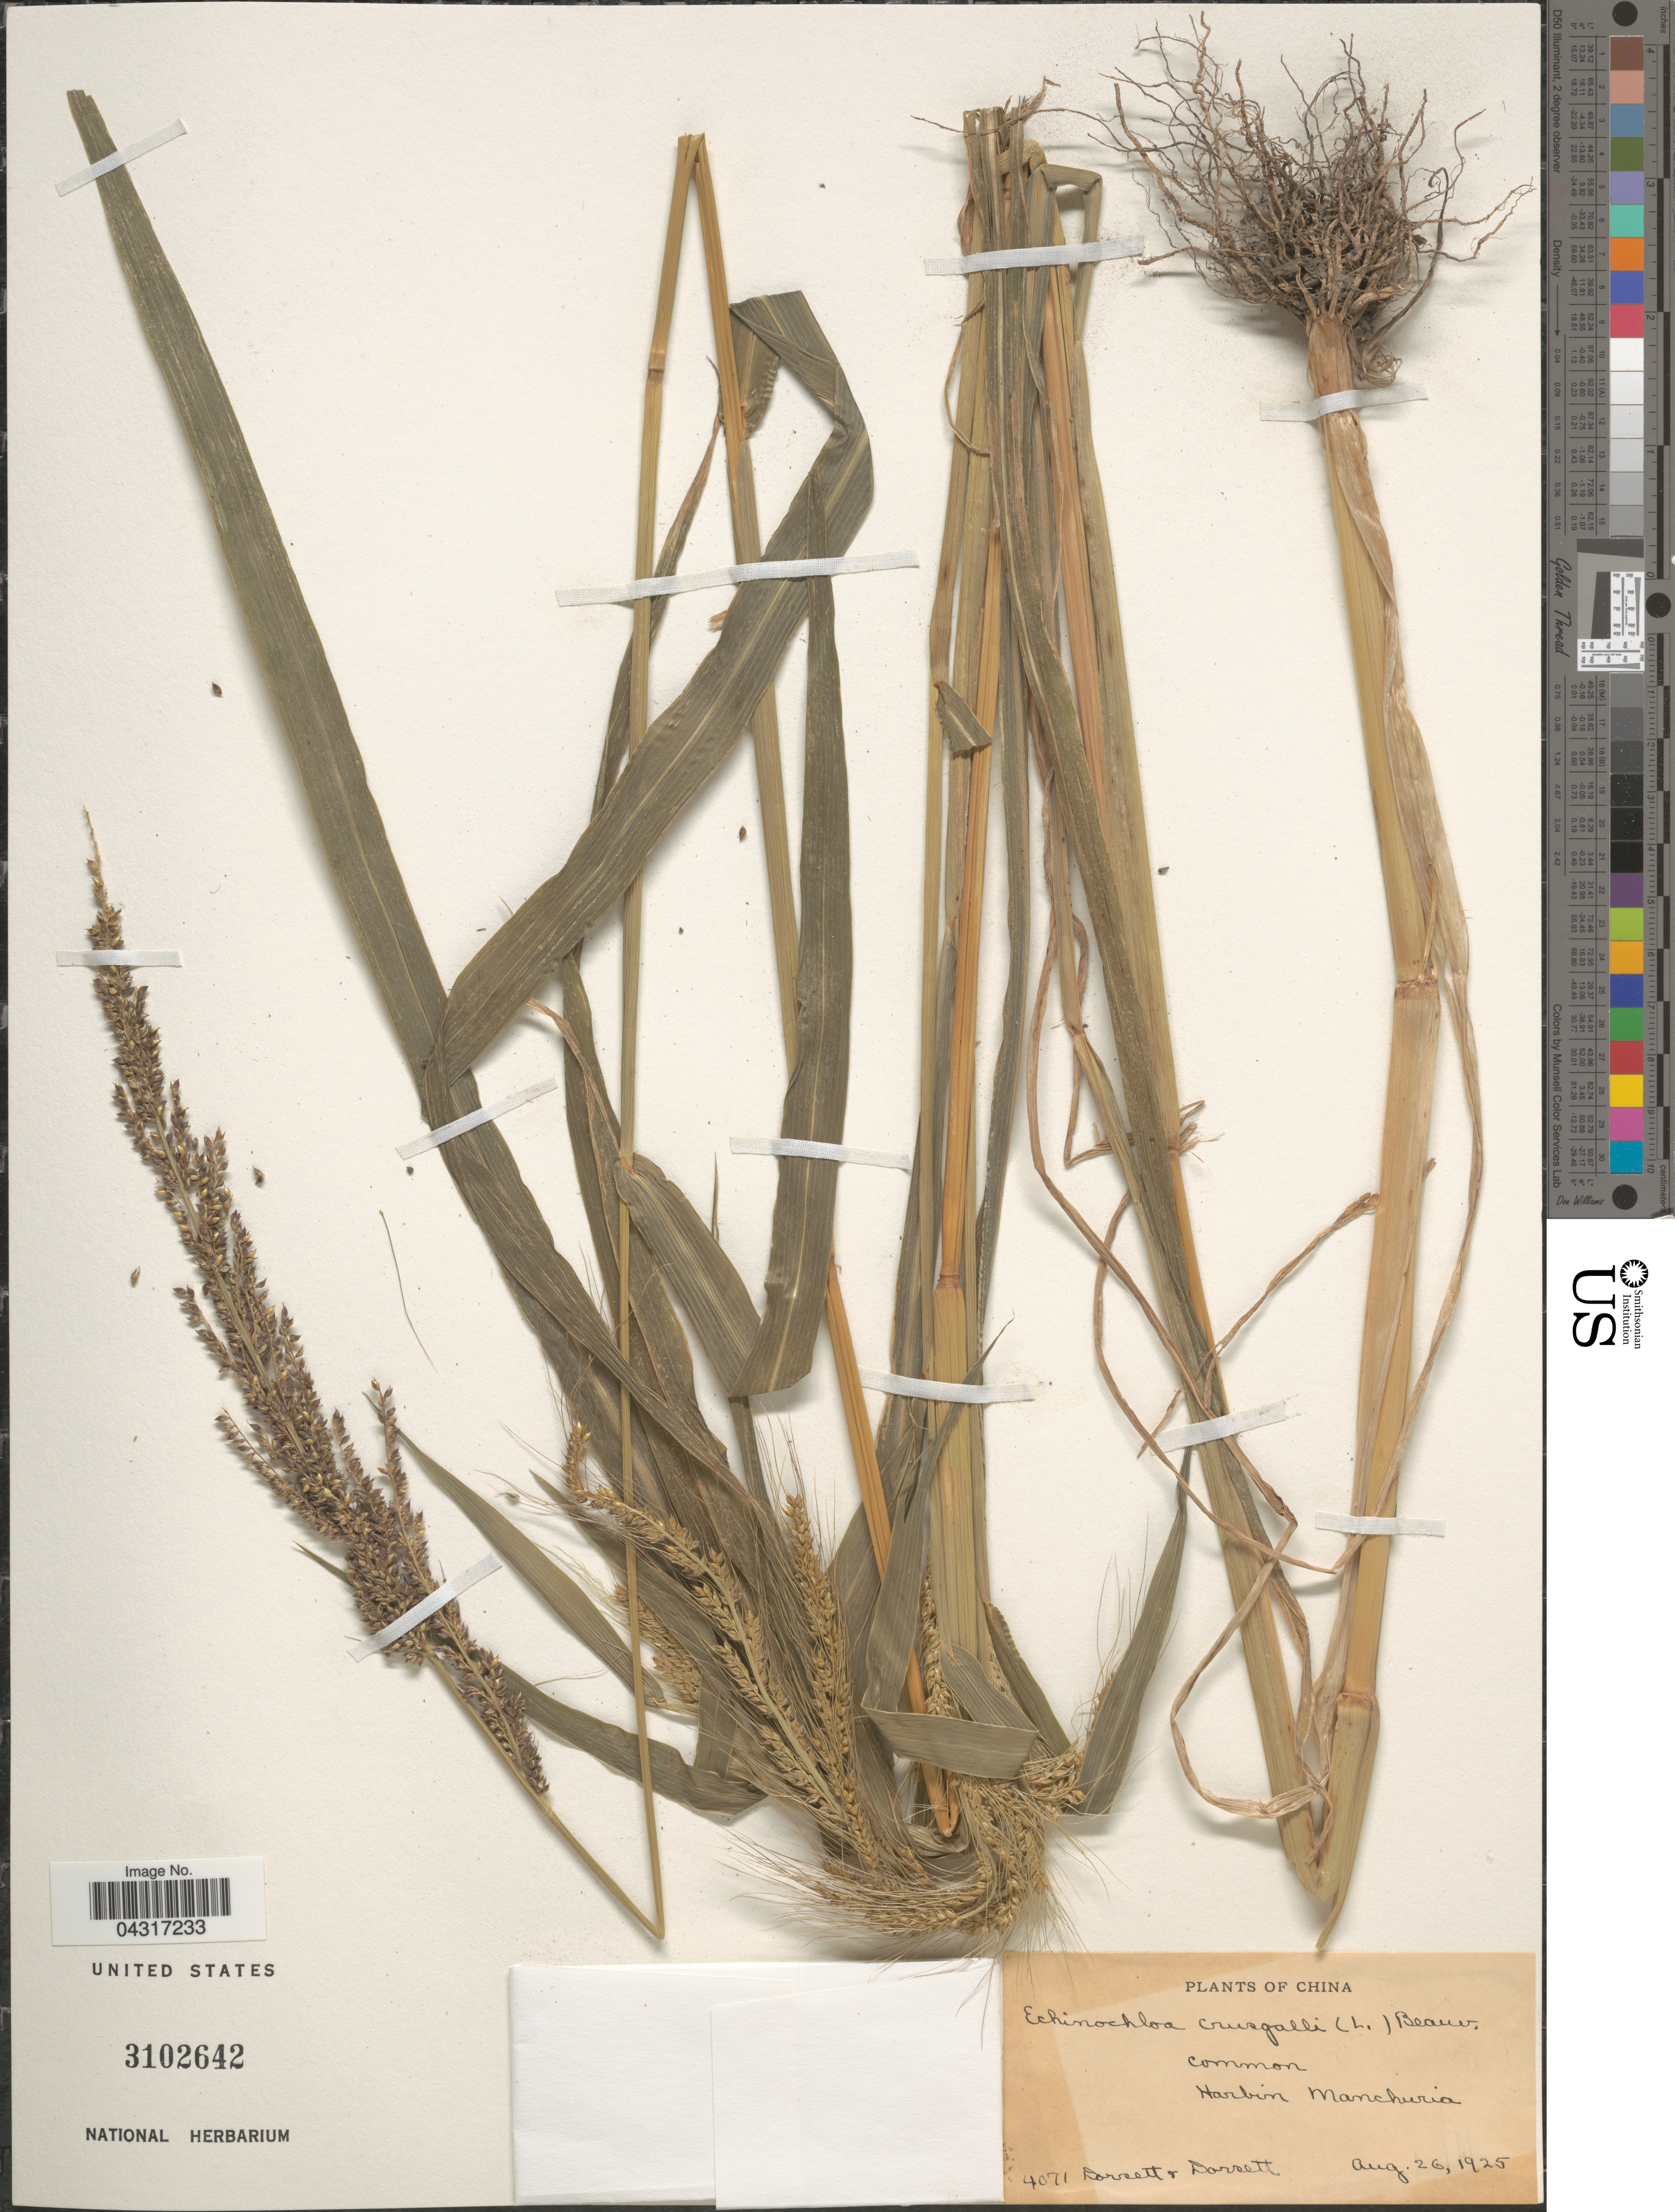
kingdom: Plantae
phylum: Tracheophyta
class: Liliopsida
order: Poales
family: Poaceae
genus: Echinochloa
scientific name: Echinochloa crus-galli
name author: (L.) P. Beauv.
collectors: -- Dorsett & -- Dorsett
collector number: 4071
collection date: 1925-08-26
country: China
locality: Common. Harbin Manchuria.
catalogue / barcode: US 3102642